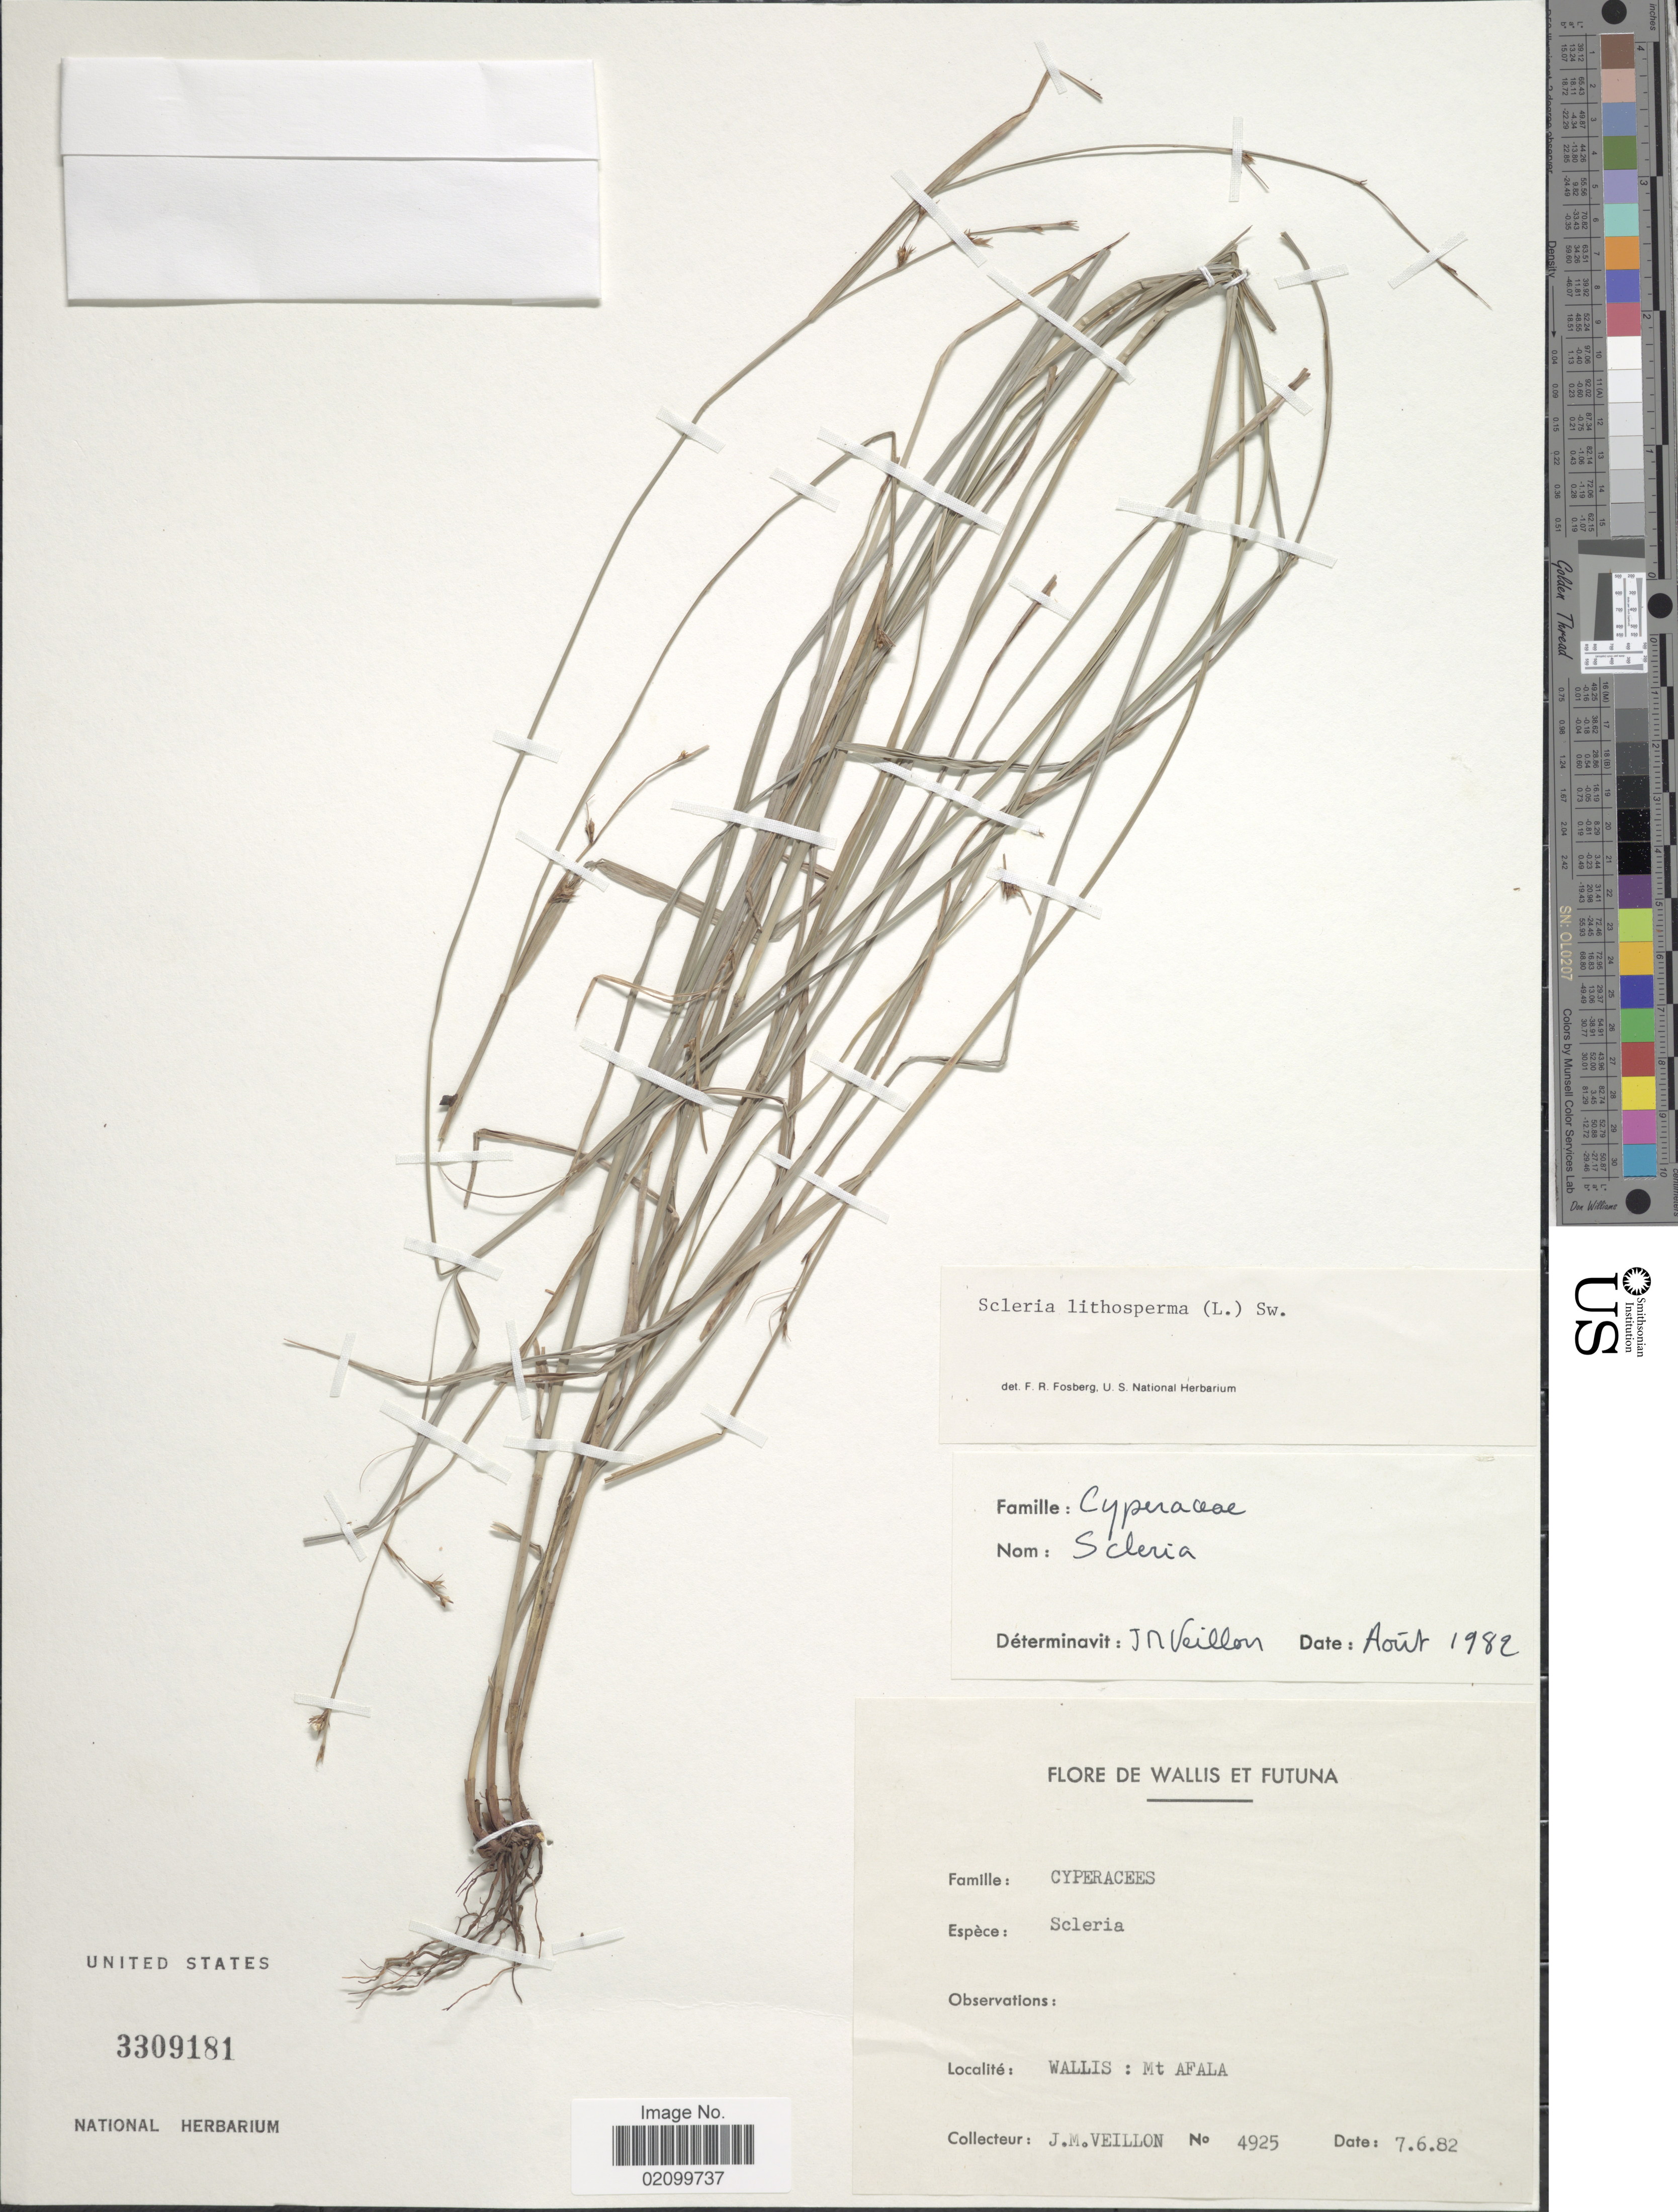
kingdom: Plantae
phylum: Tracheophyta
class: Liliopsida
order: Poales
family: Cyperaceae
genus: Scleria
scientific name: Scleria lithosperma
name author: (L.) Sw.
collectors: J. Veillon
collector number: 4925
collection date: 1982-06-07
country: Wallis and Futuna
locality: Wallis: Mt. Afala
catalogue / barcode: US 3309181